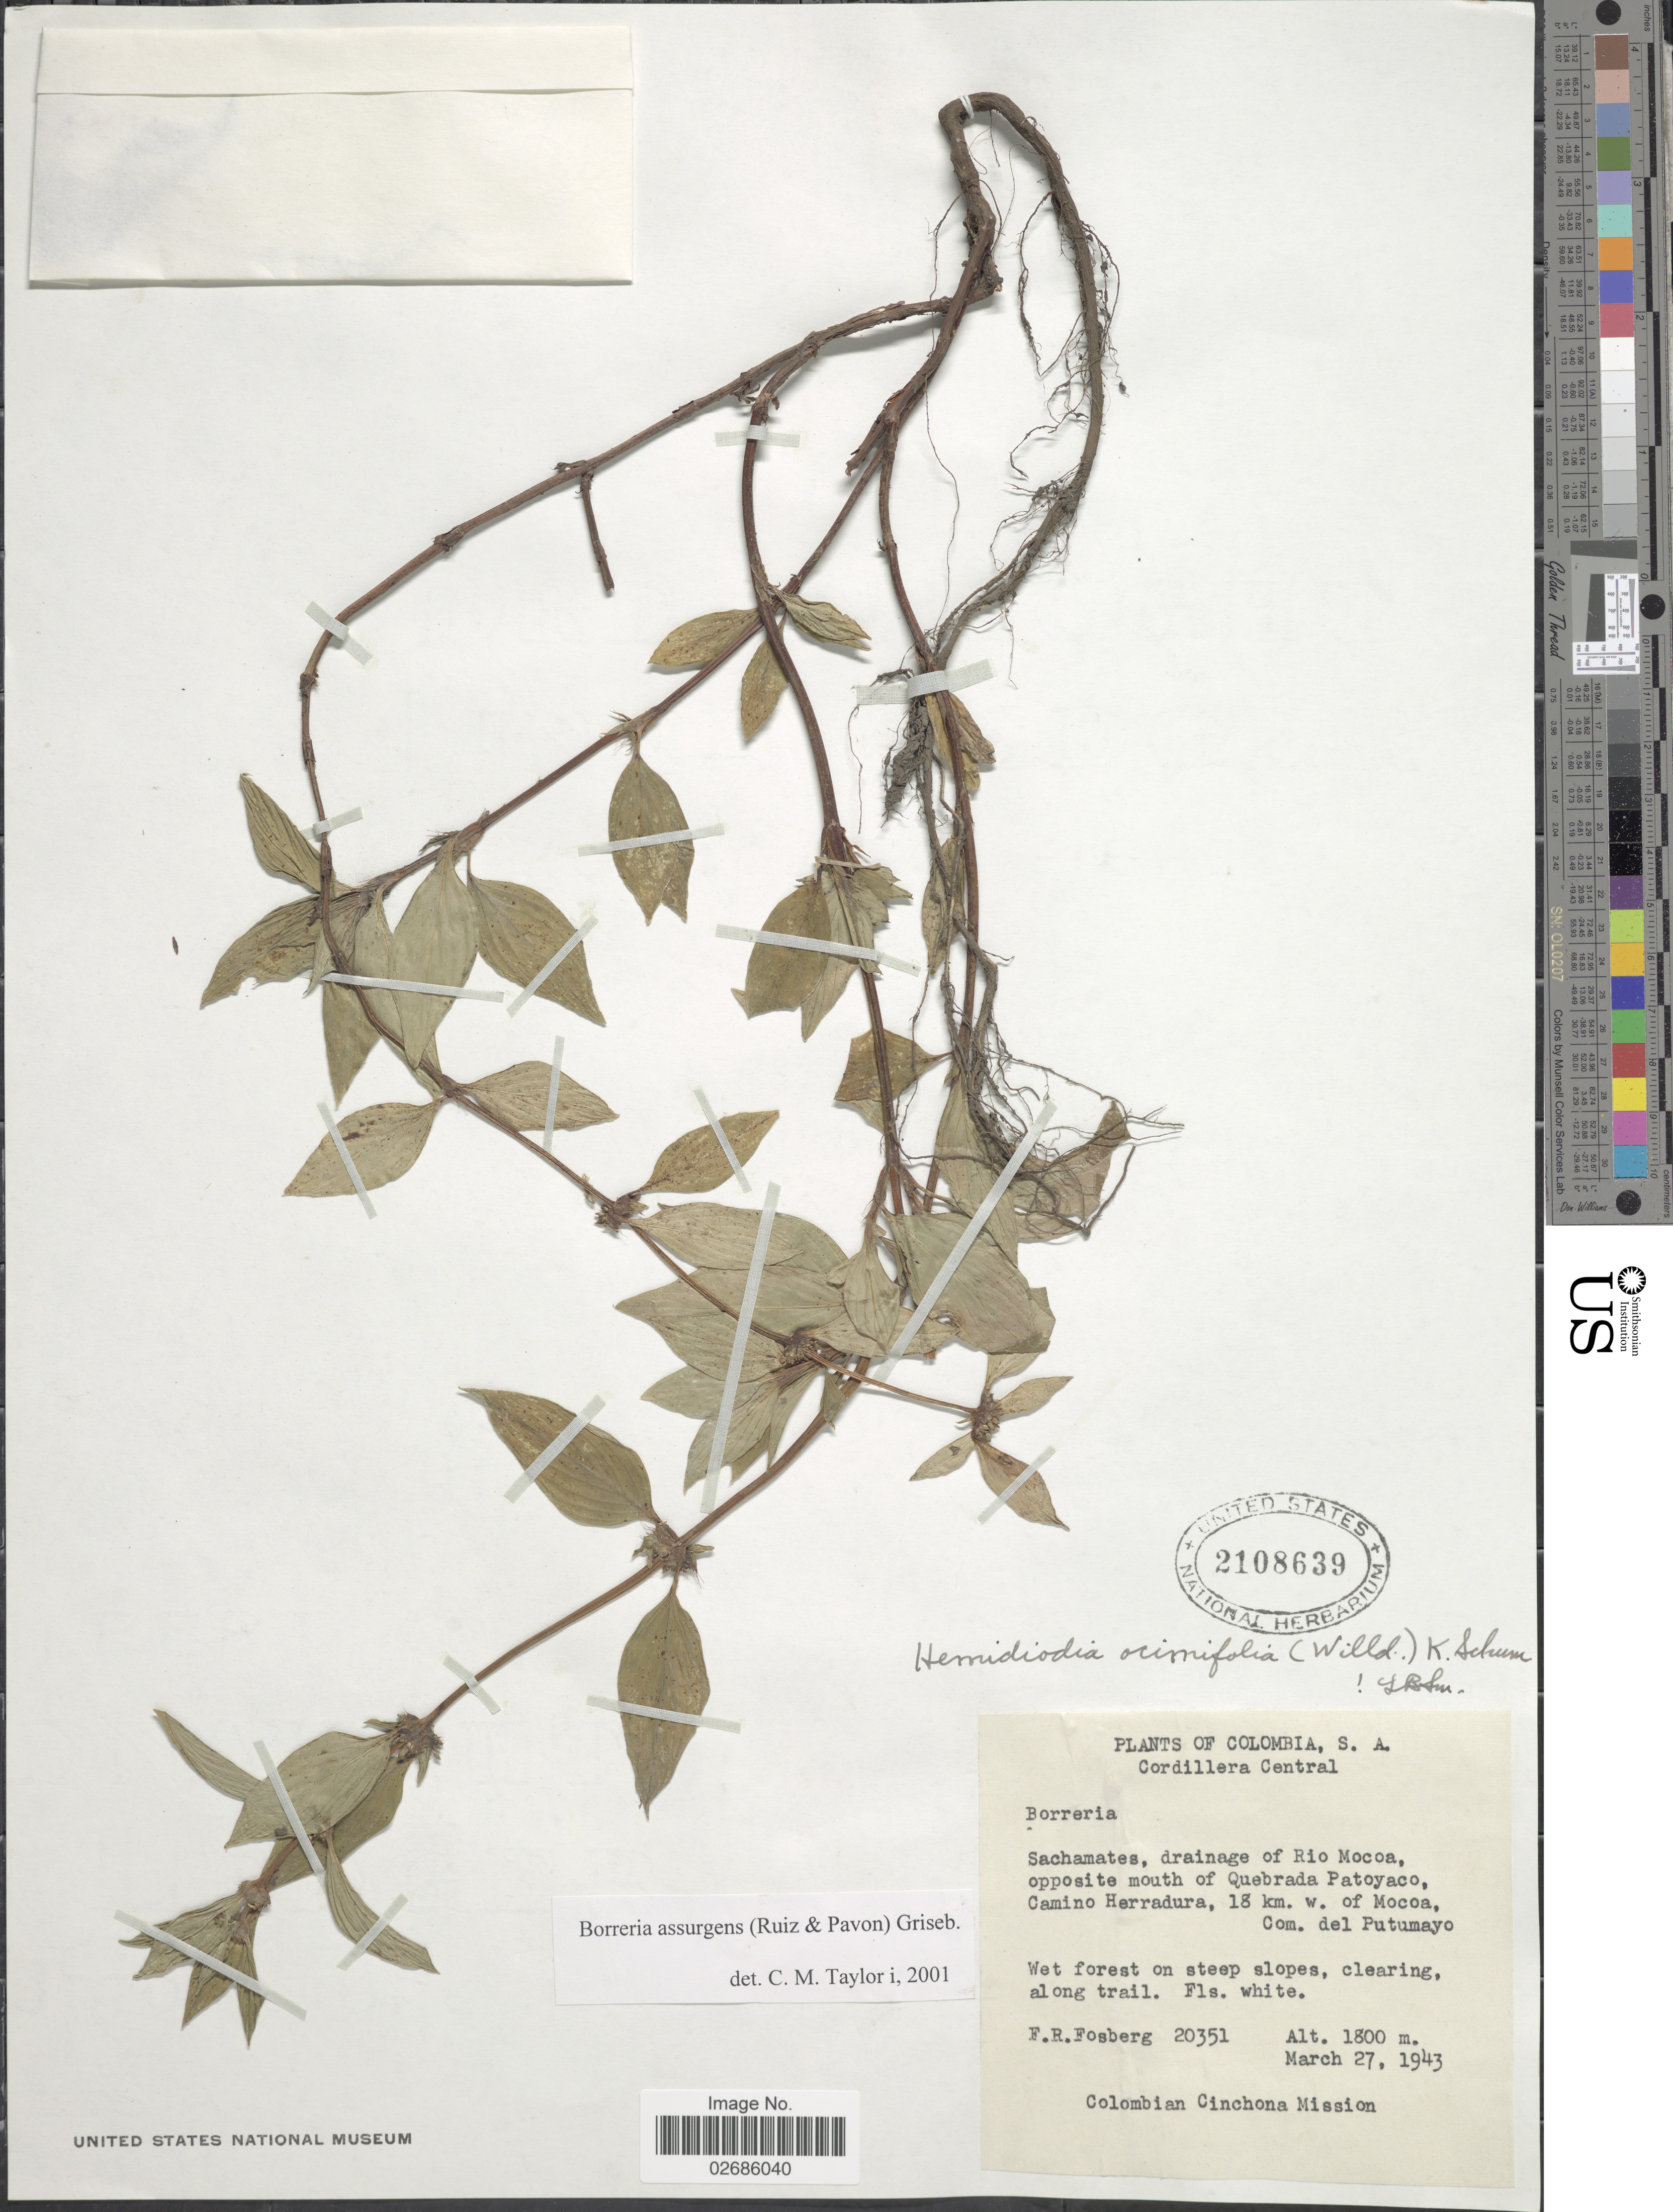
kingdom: Plantae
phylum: Tracheophyta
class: Magnoliopsida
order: Gentianales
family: Rubiaceae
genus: Borreria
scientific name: Borreria assurgens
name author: (Ruiz & Pav.) Griseb.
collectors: F. R. Fosberg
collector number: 20351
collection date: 1943-03-27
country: Colombia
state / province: Putumayo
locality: Cordillera Central. Sachamates, drainage of Rio Mocoa, opposite mouth of Quebrada Patoyaco, Camino Herradura, 18 km. w. of Mocoa, Com. del Putumayo.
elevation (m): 1800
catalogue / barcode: US 2108639